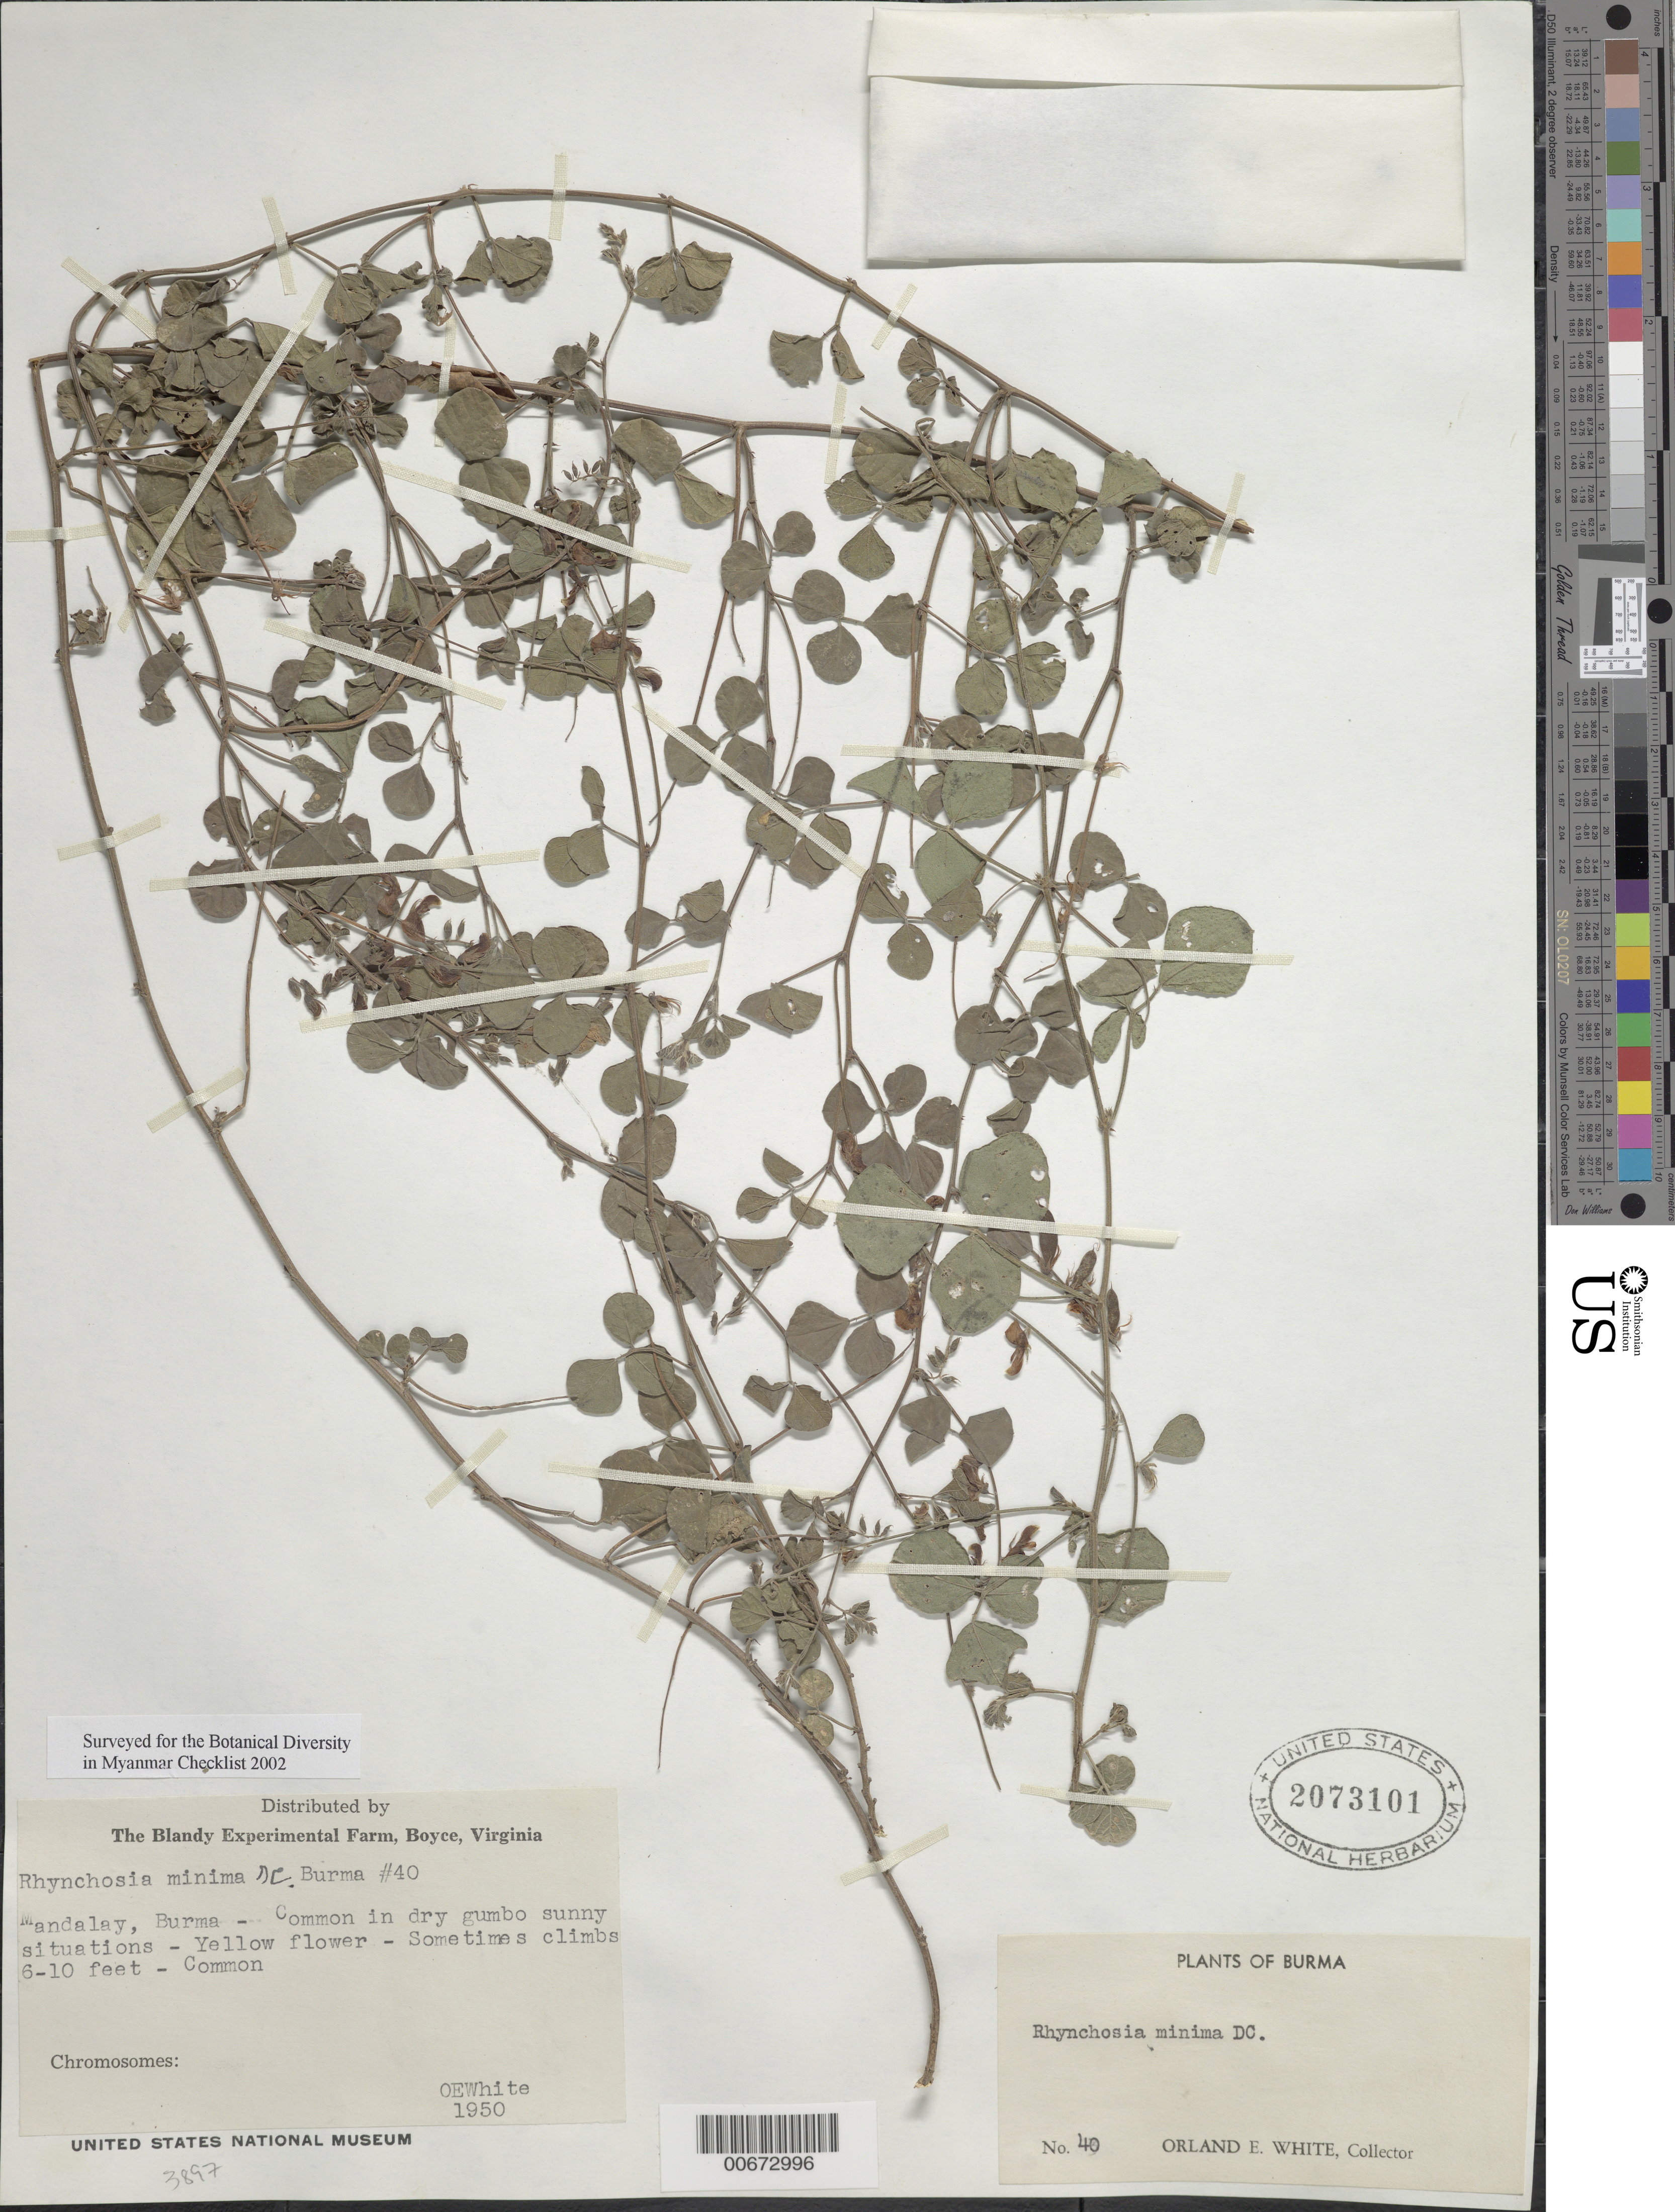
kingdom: Plantae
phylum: Tracheophyta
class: Magnoliopsida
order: Fabales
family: Fabaceae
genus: Rhynchosia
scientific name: Rhynchosia minima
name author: (L.) DC.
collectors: O. E. White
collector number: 40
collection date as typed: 1950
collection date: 1950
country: Myanmar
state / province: Mandalay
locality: Mandalay.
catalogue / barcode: US 2073101